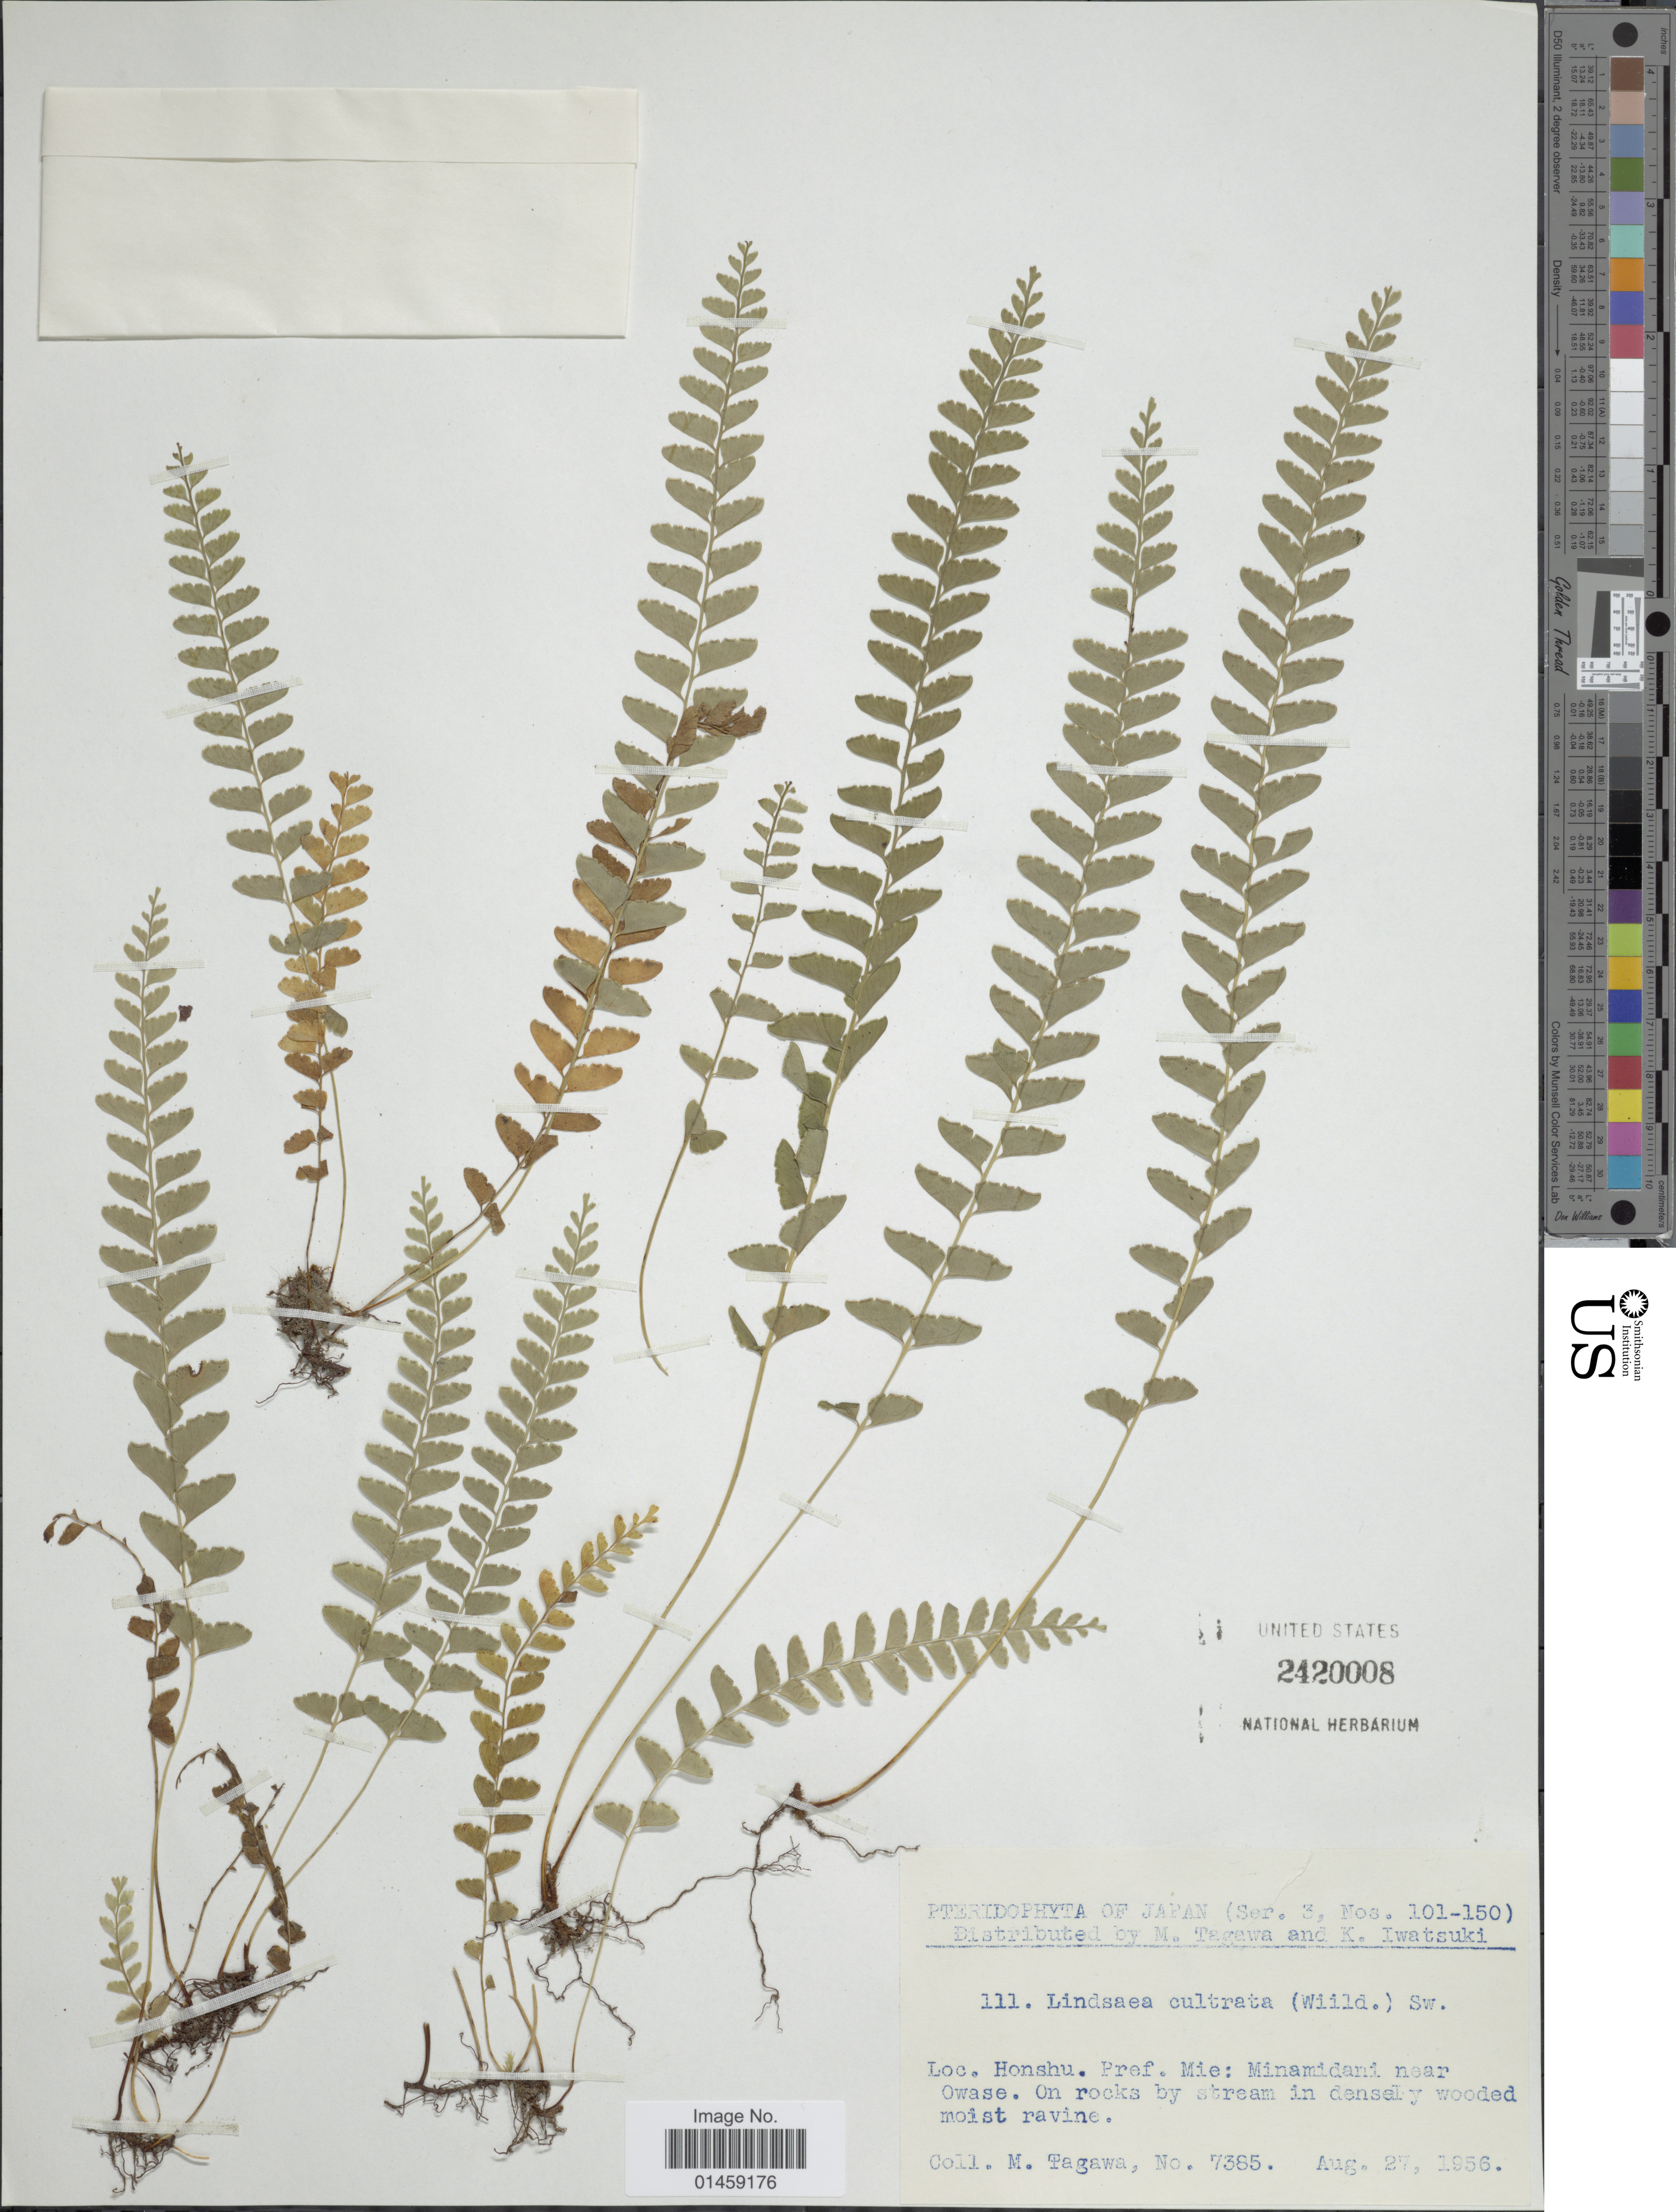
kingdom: Plantae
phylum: Tracheophyta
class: Polypodiopsida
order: Polypodiales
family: Lindsaeaceae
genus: Lindsaea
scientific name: Lindsaea odorata var. odorata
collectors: M. Tagawa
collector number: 7385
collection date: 1956-08-27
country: Japan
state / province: Mie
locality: Honshu. Pref. Mie: Minamidani near Owase. On rocks by stream in densely wooded moist ravine.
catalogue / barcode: US 2420008